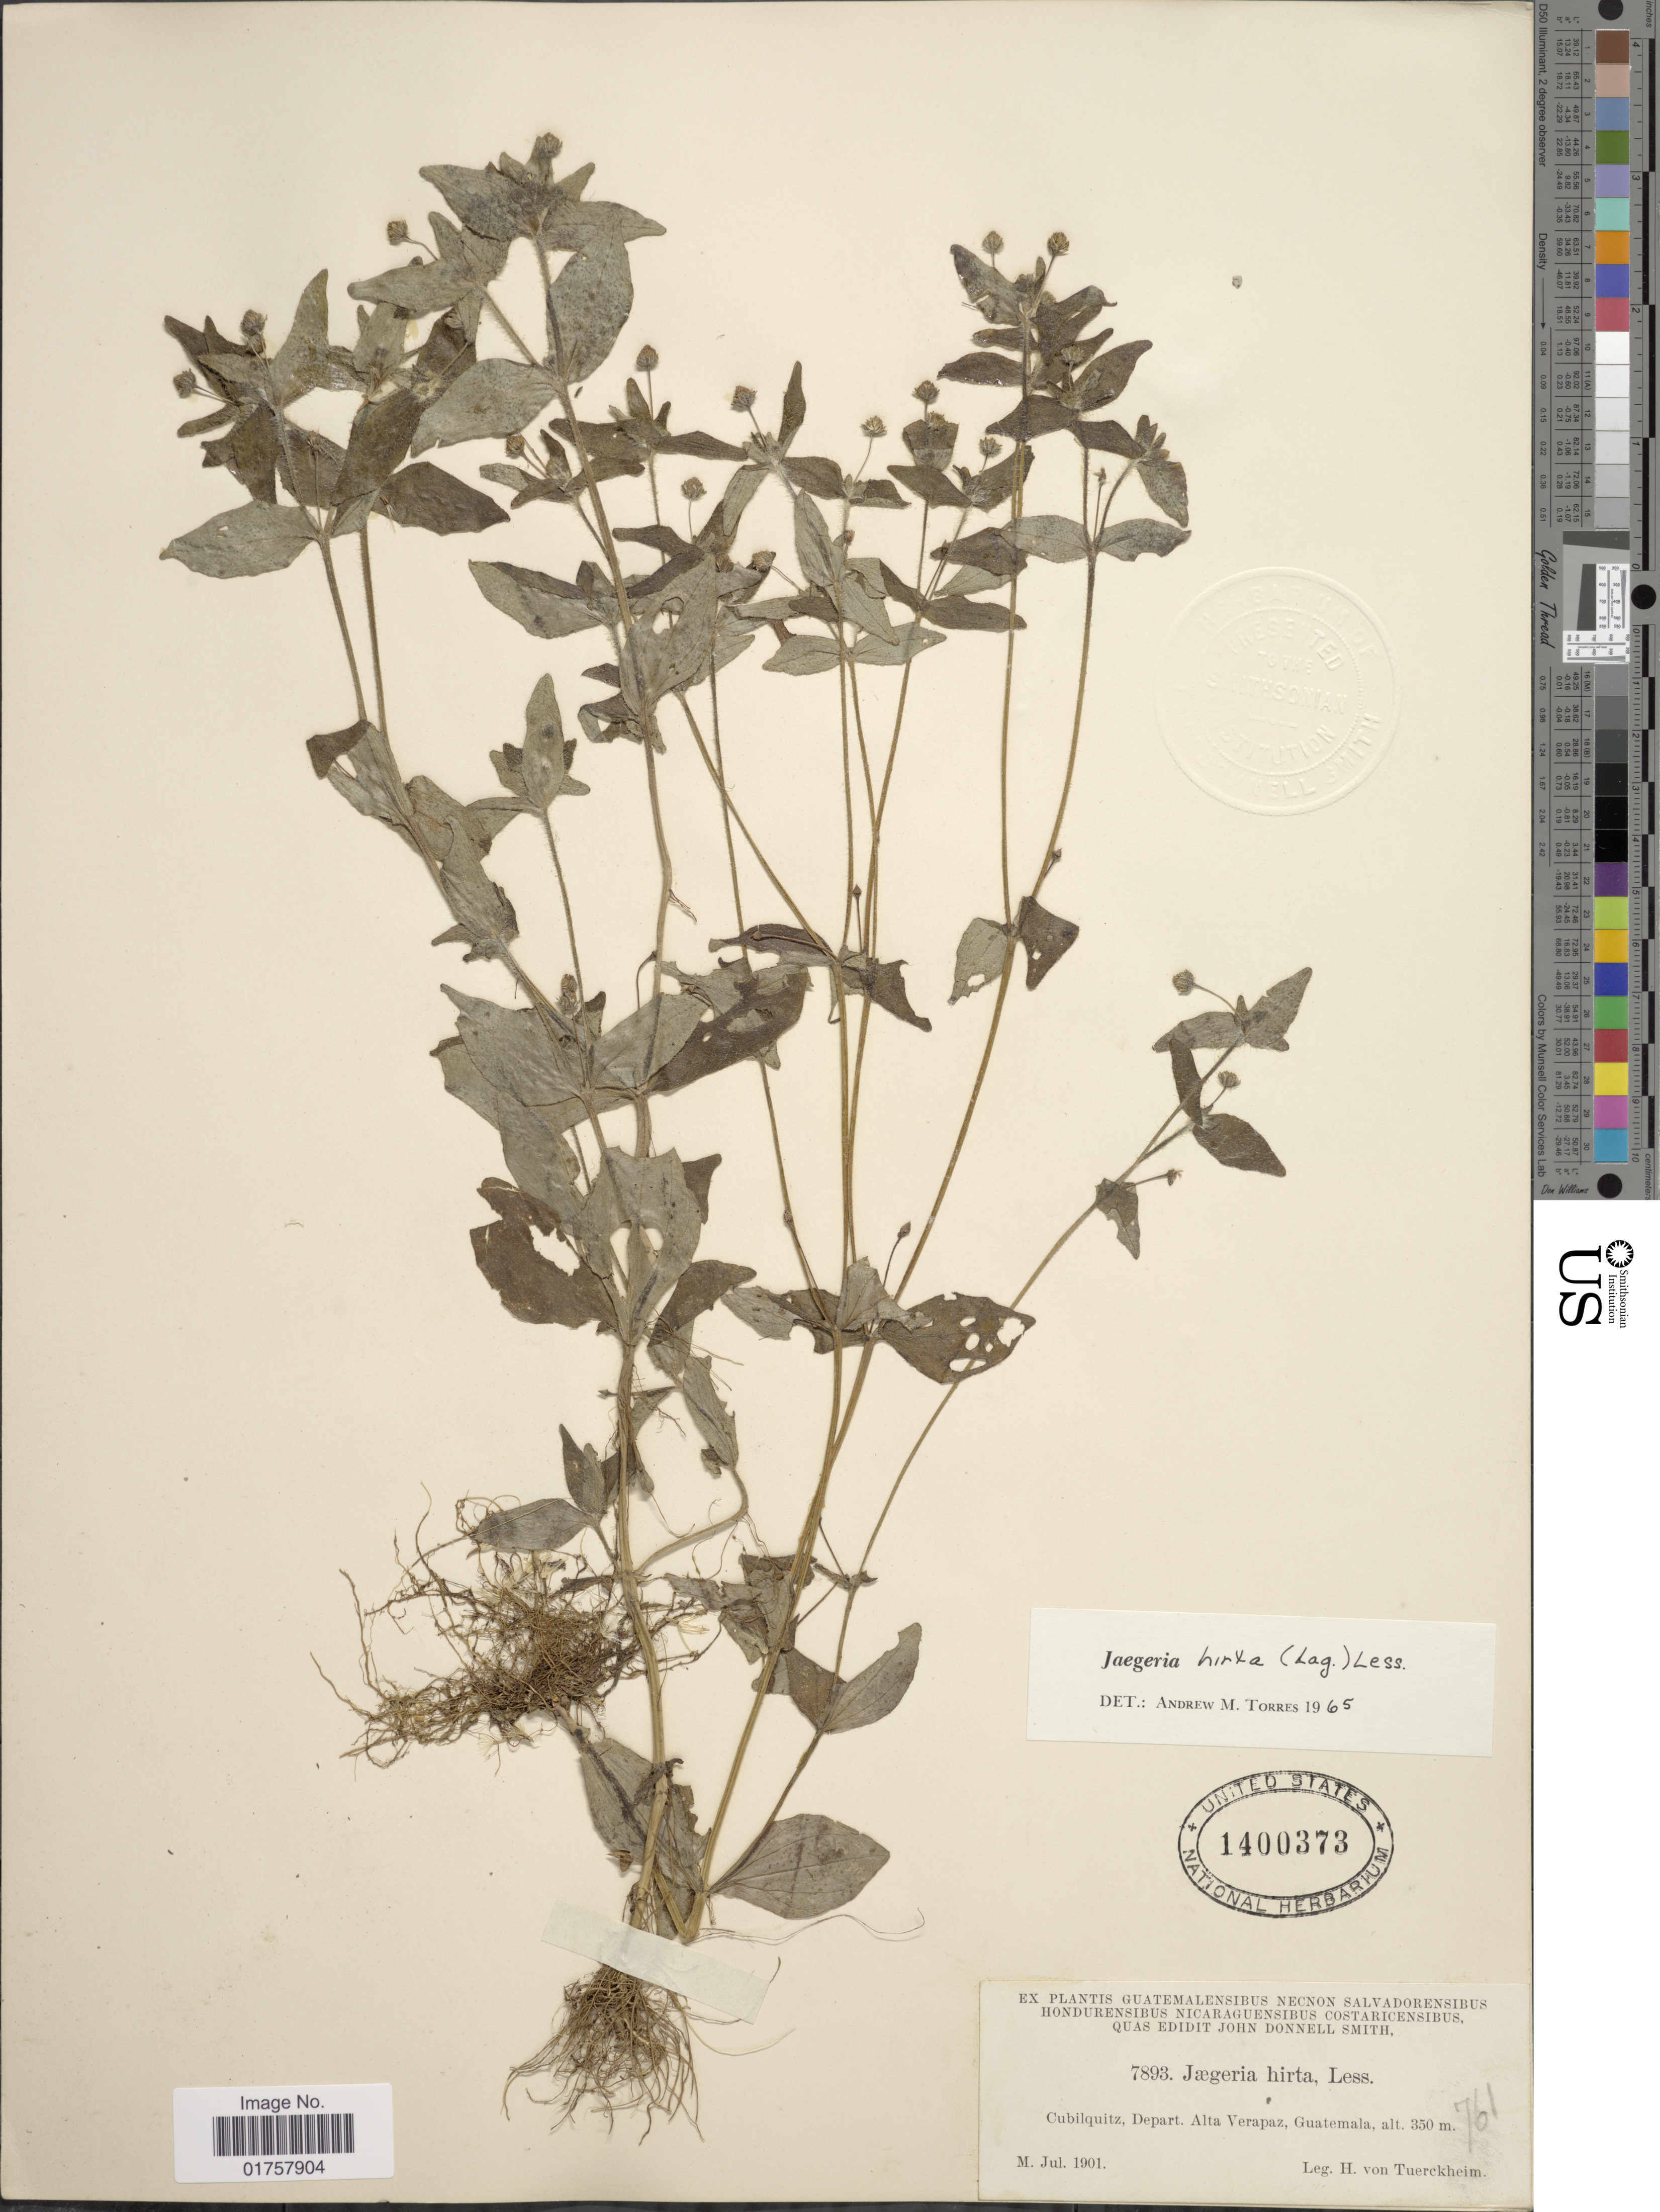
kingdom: Plantae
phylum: Tracheophyta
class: Magnoliopsida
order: Asterales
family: Asteraceae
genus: Jaegeria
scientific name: Jaegeria hirta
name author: (Lag.) Less.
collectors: H. von Tuerckheim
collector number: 7893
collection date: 1901-07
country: Guatemala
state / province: Alta Verapaz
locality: Cubilquitz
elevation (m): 350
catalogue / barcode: US 1400373